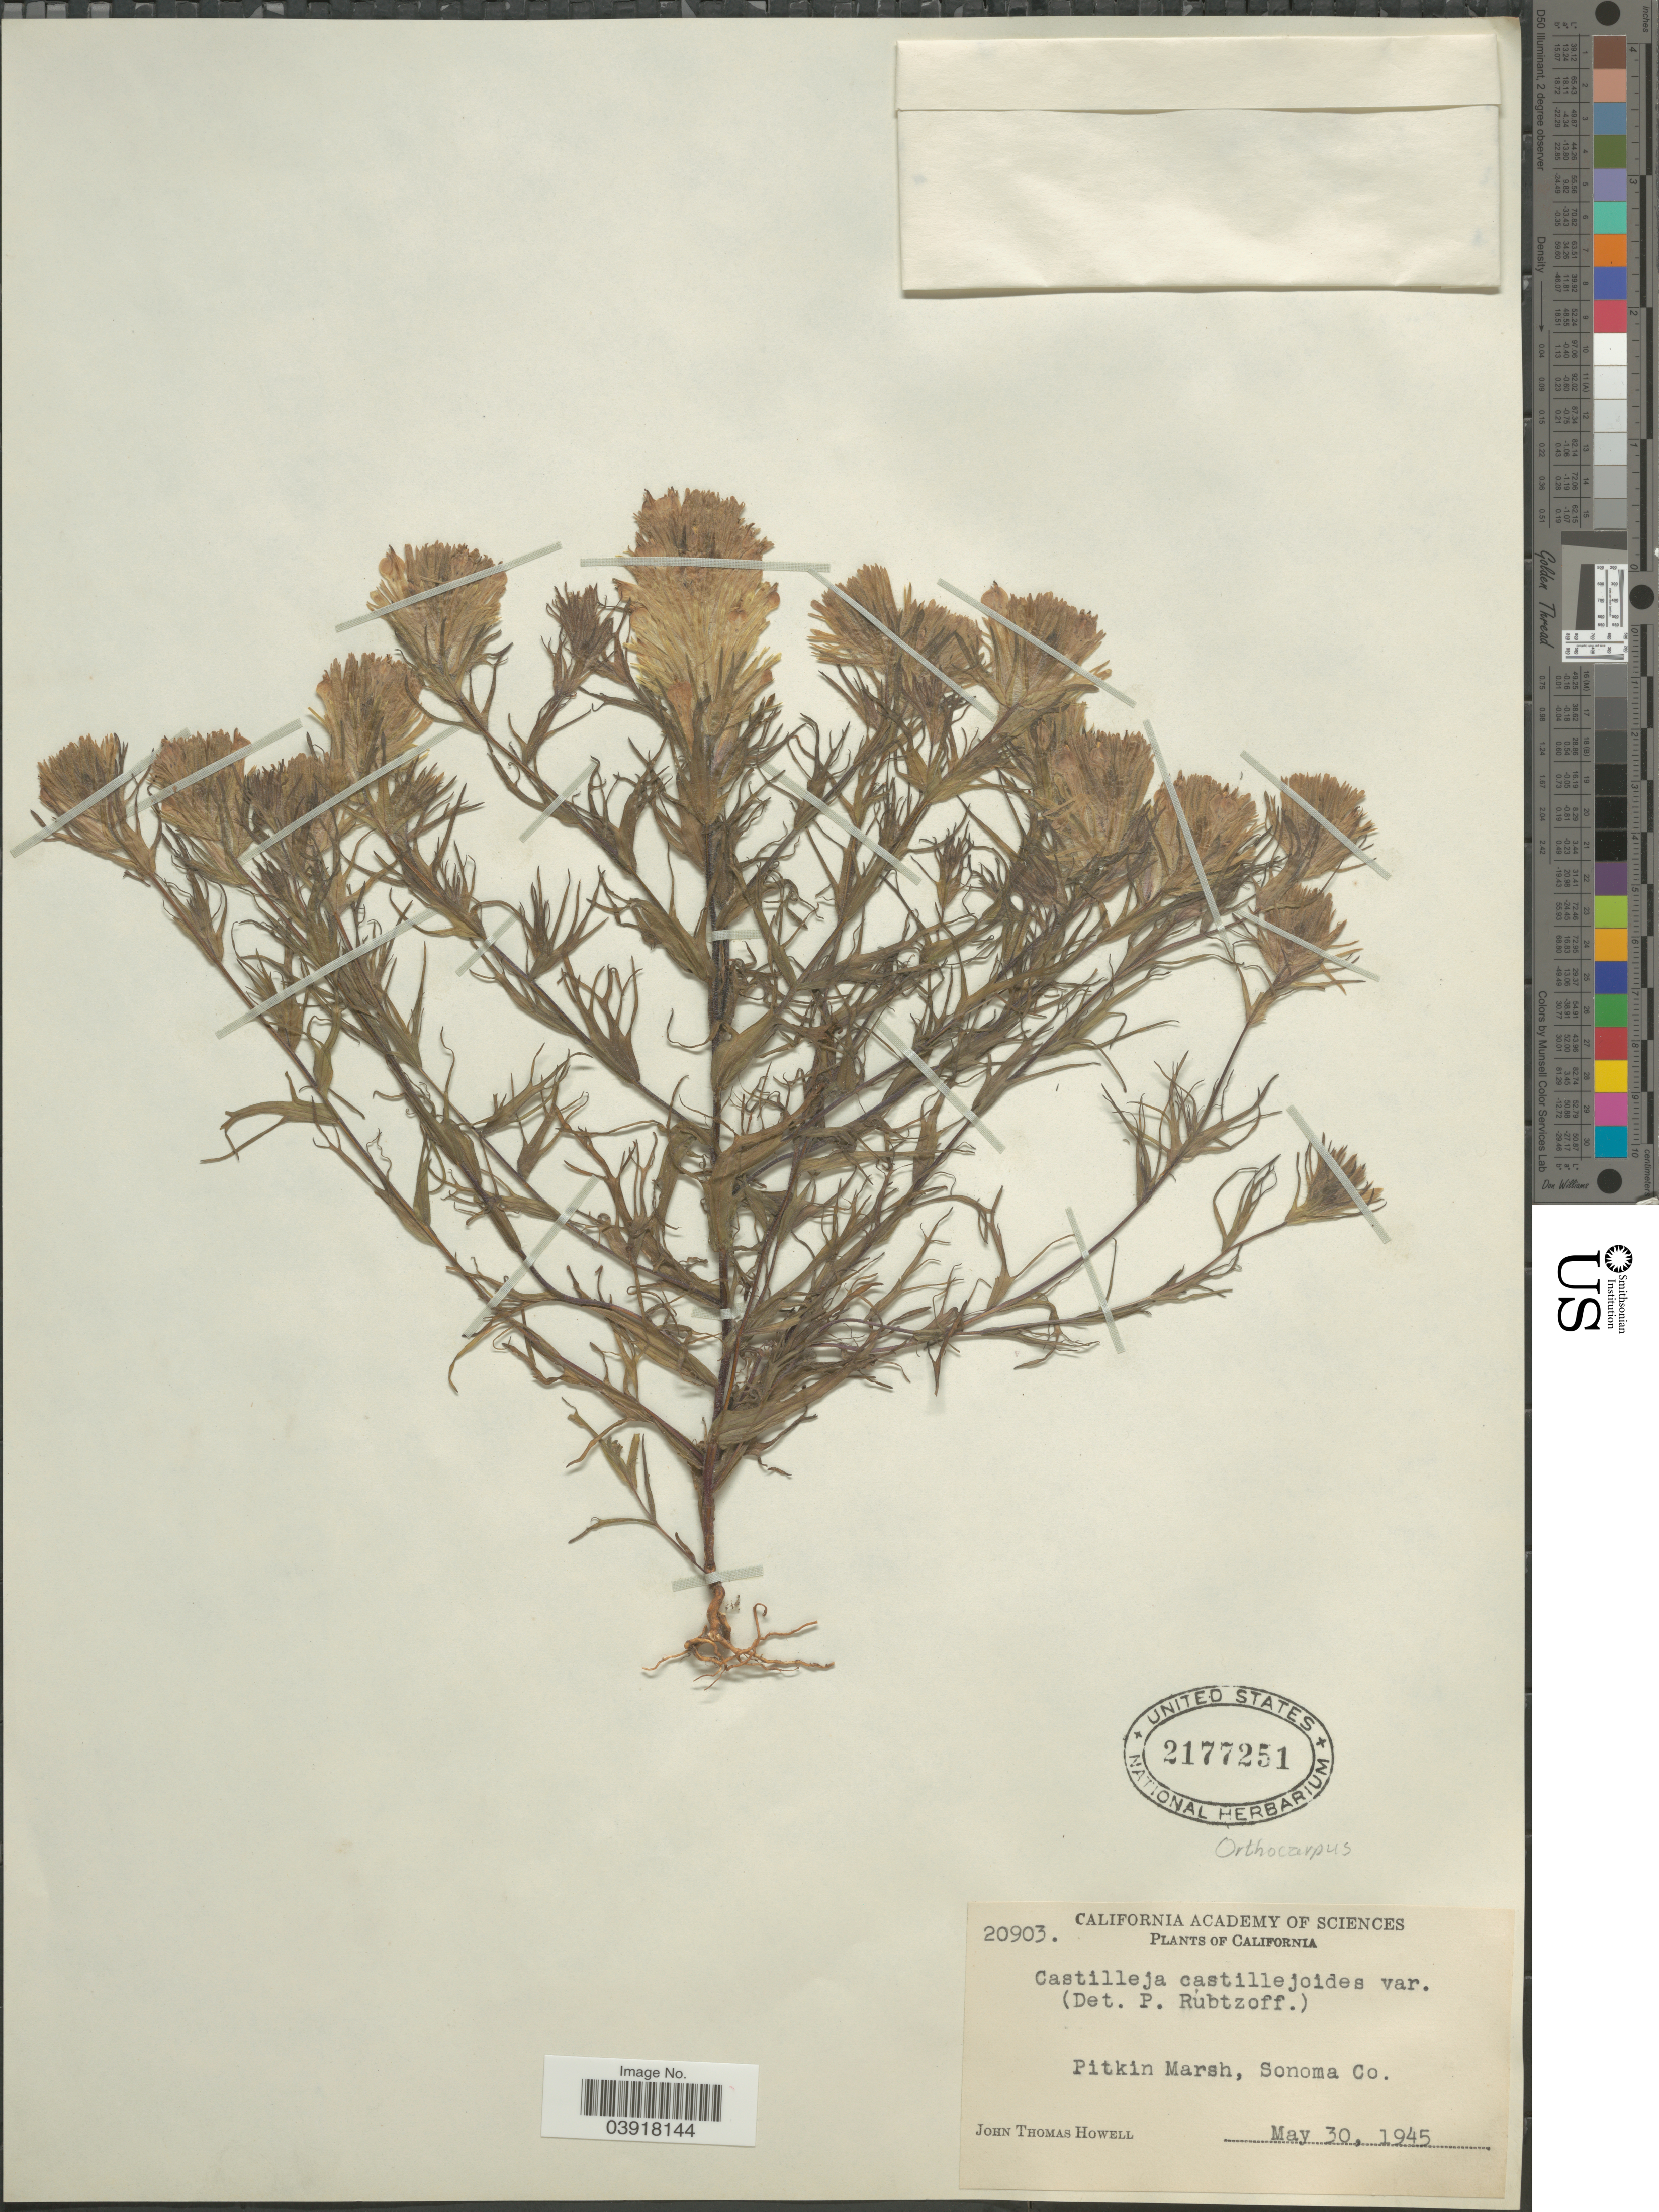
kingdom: Plantae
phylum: Tracheophyta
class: Magnoliopsida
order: Lamiales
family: Orobanchaceae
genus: Orthocarpus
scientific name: Orthocarpus sp.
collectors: J. T. Howell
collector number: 20903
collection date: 1945-05-30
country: United States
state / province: California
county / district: Sonoma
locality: Pitkin Marsh, Sonoma Co.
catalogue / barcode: US 2177251